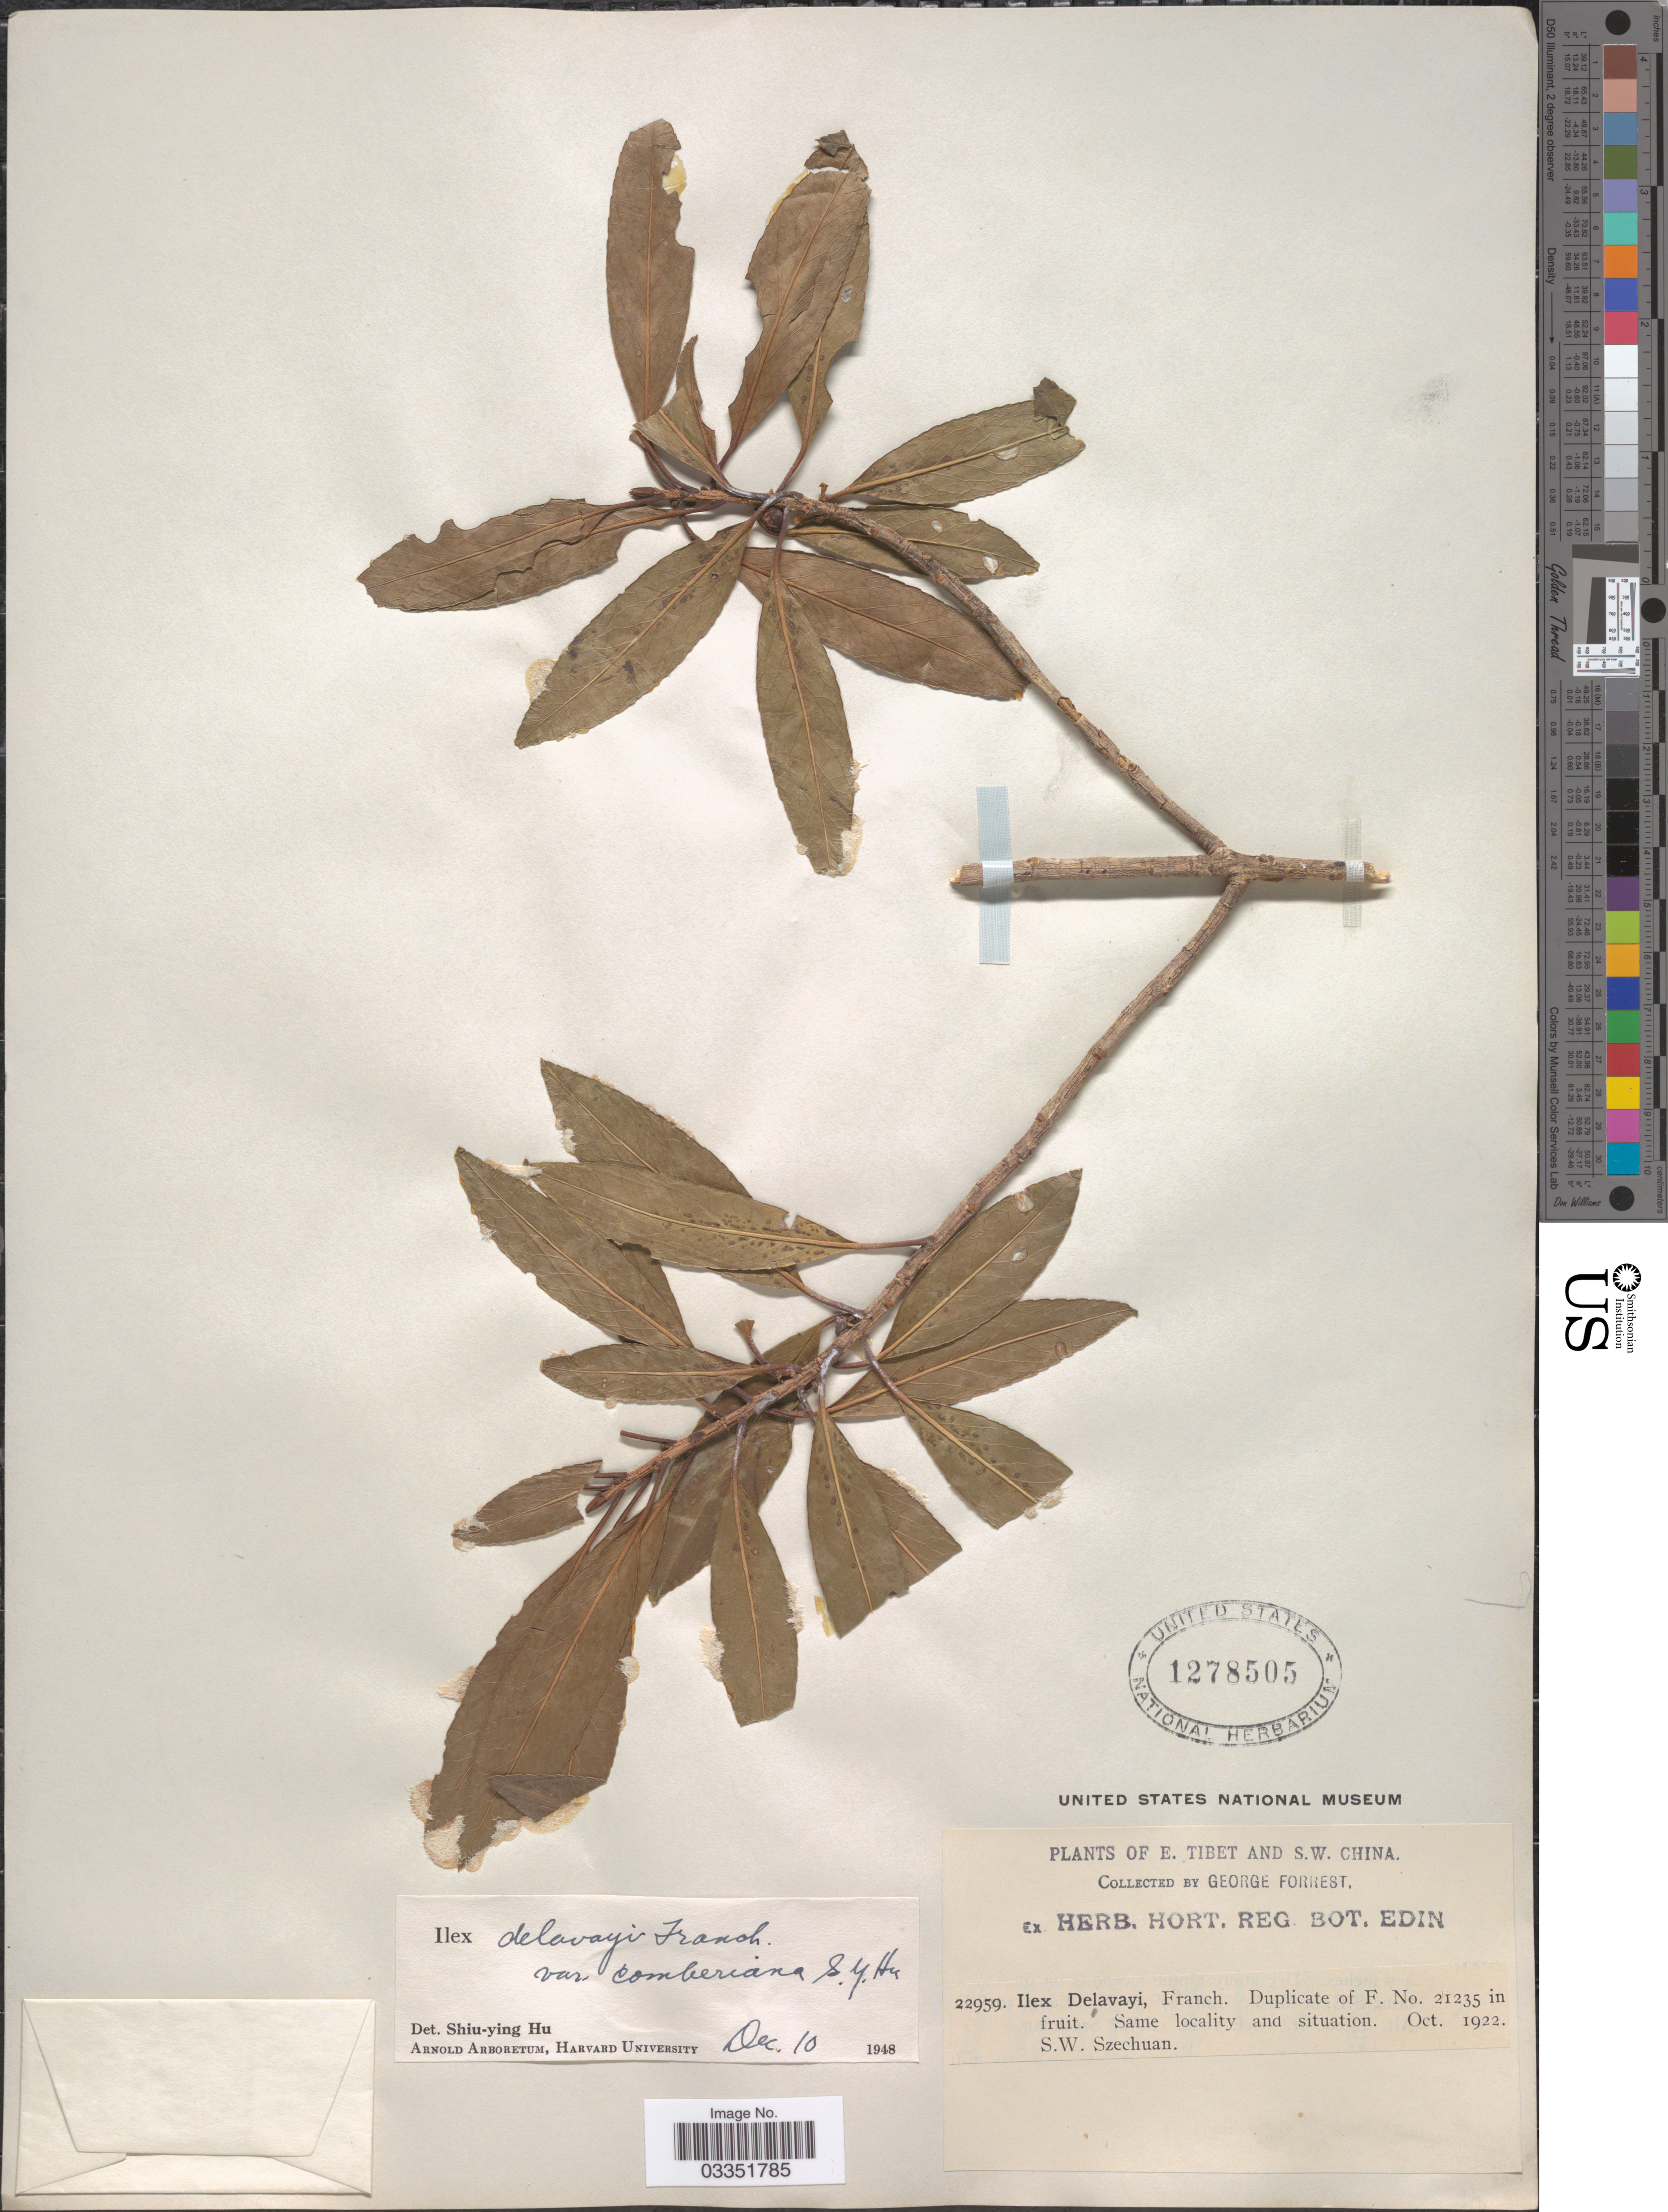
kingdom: Plantae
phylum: Tracheophyta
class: Magnoliopsida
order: Aquifoliales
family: Aquifoliaceae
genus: Ilex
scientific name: Ilex delavayi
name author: Franch.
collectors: G. Forrest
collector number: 22959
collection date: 1922-10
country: China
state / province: Sichuan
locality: E. Tibet and S.W. China. S.W. Szechuan.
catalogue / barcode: US 1278505